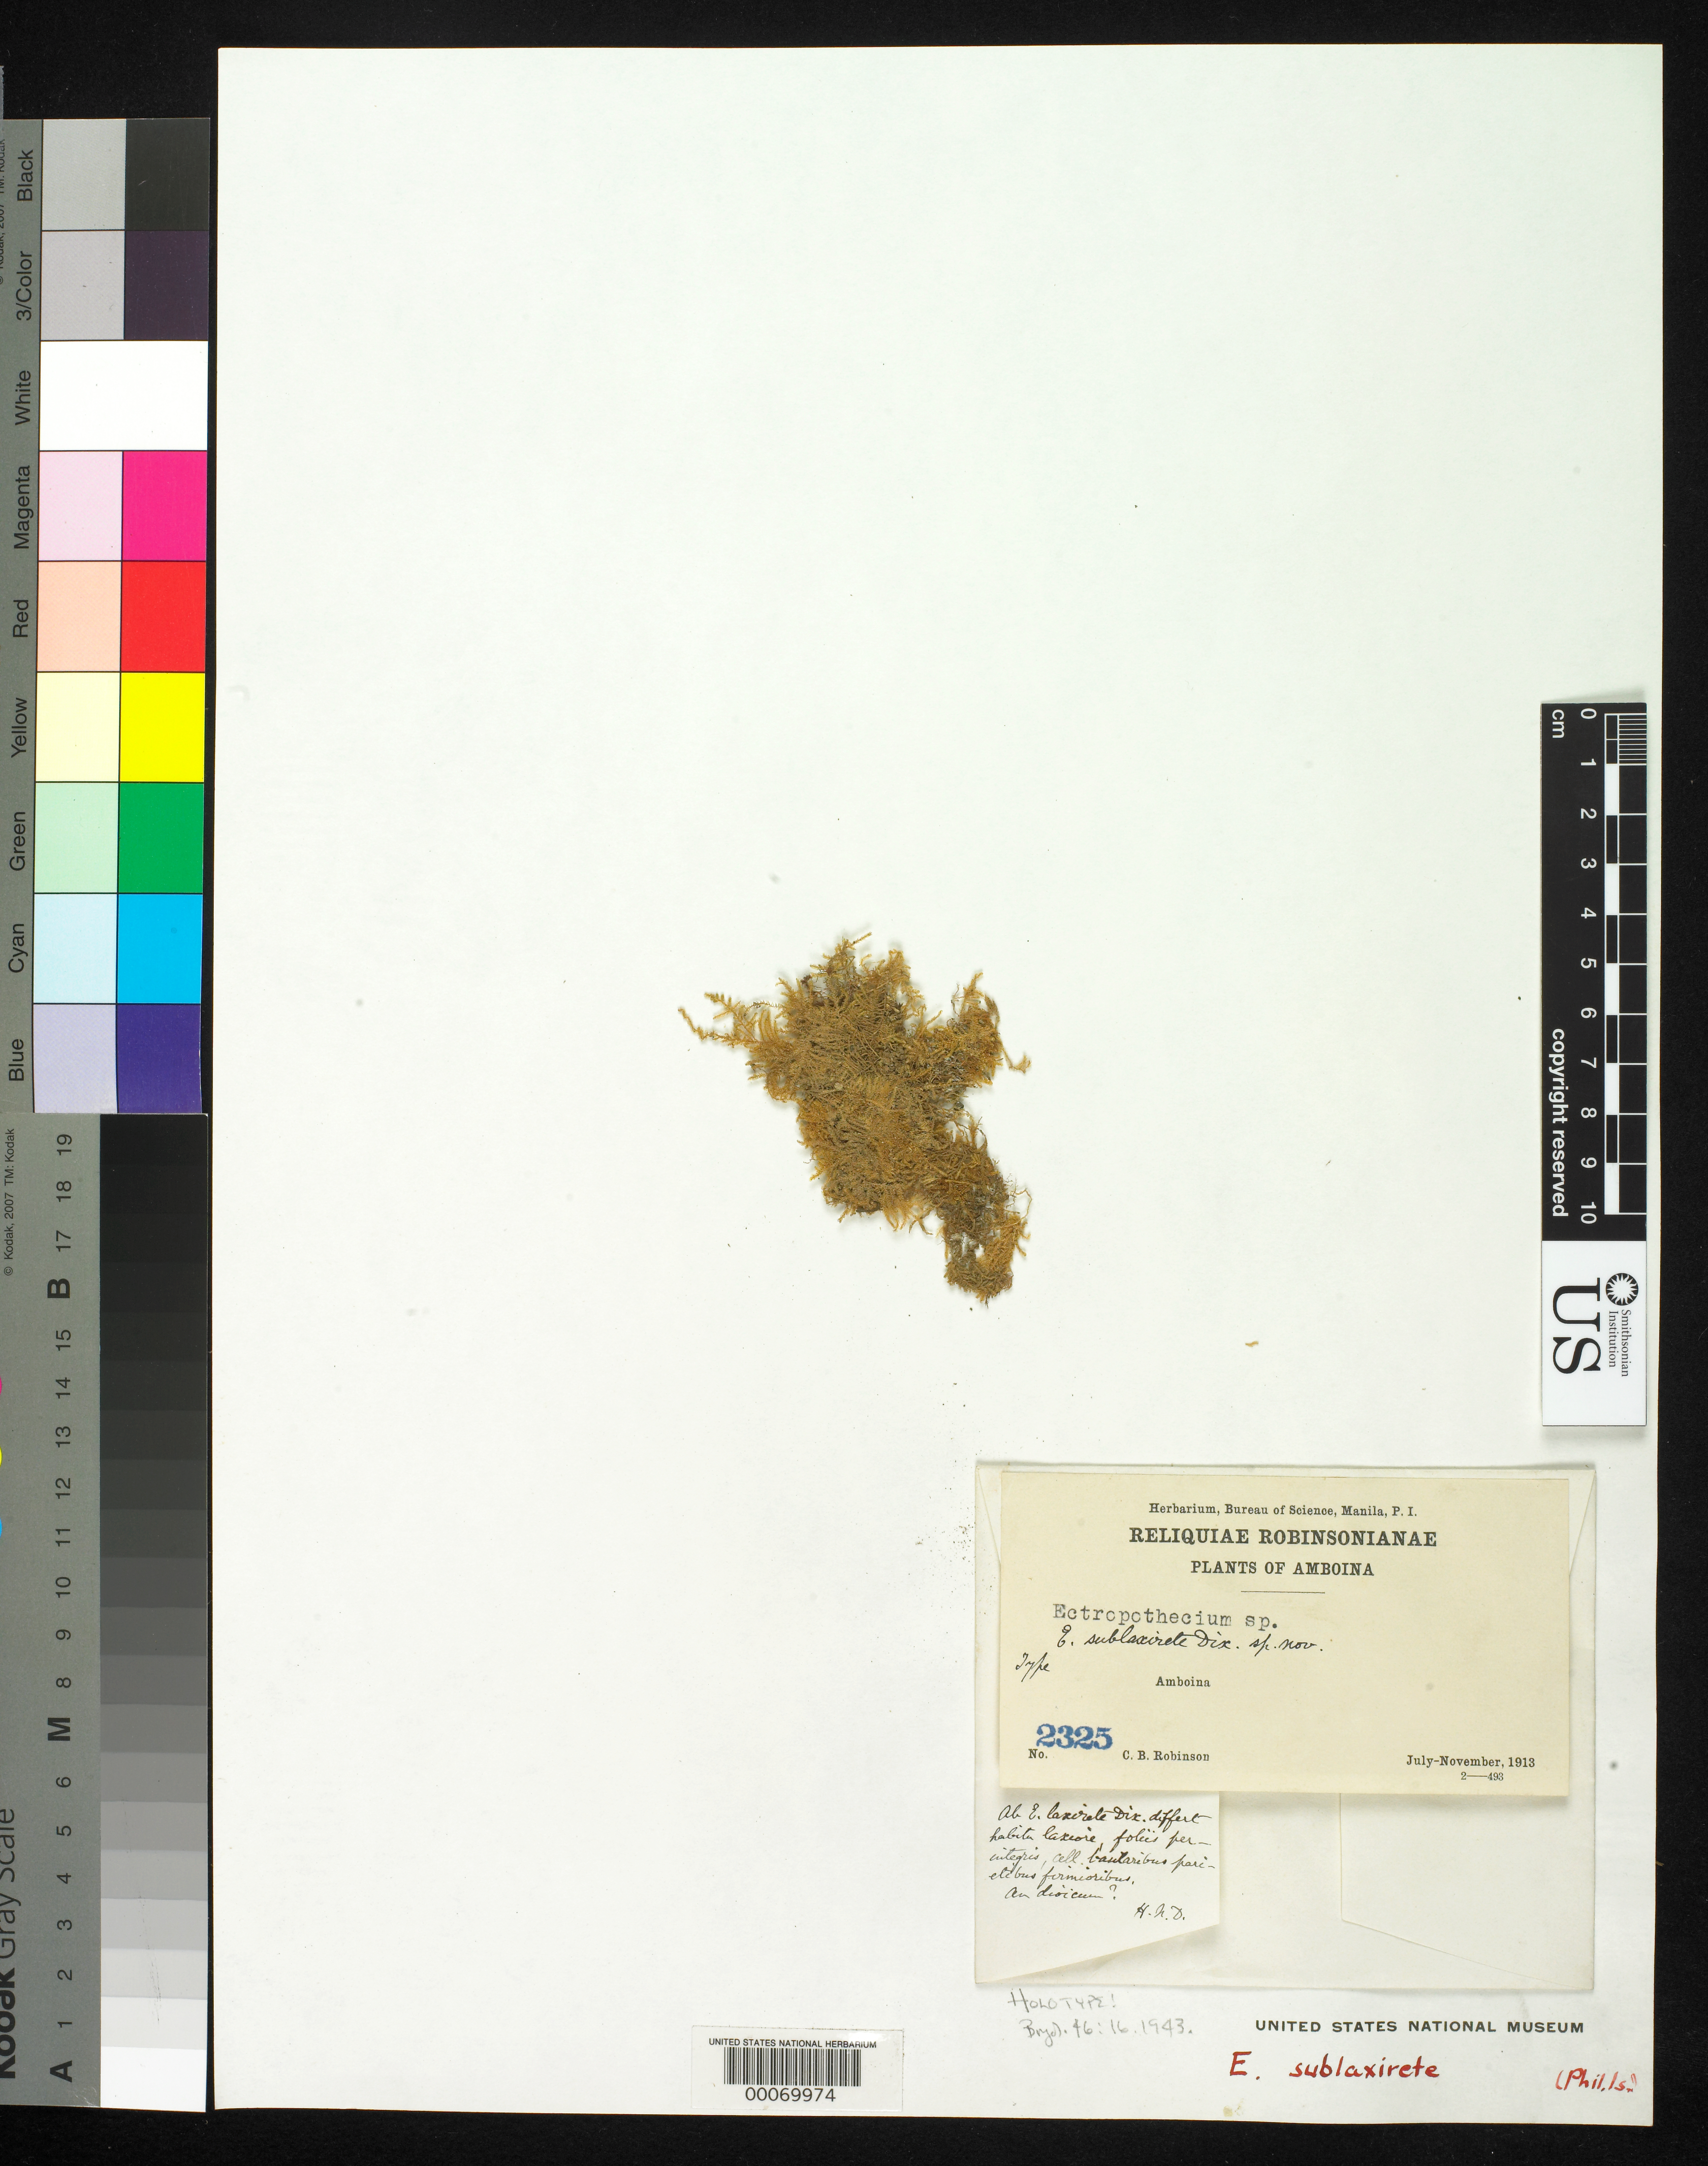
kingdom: Plantae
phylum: Bryophyta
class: Bryopsida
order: Hypnales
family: Hypnaceae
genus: Ectropothecium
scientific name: Ectropothecium sublaxirete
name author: Dixon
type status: Holotype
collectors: C. Robinson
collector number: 2325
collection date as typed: Jul 1913 to -- Nov 1913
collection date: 1913-07/1913-11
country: Philippines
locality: Amboina.